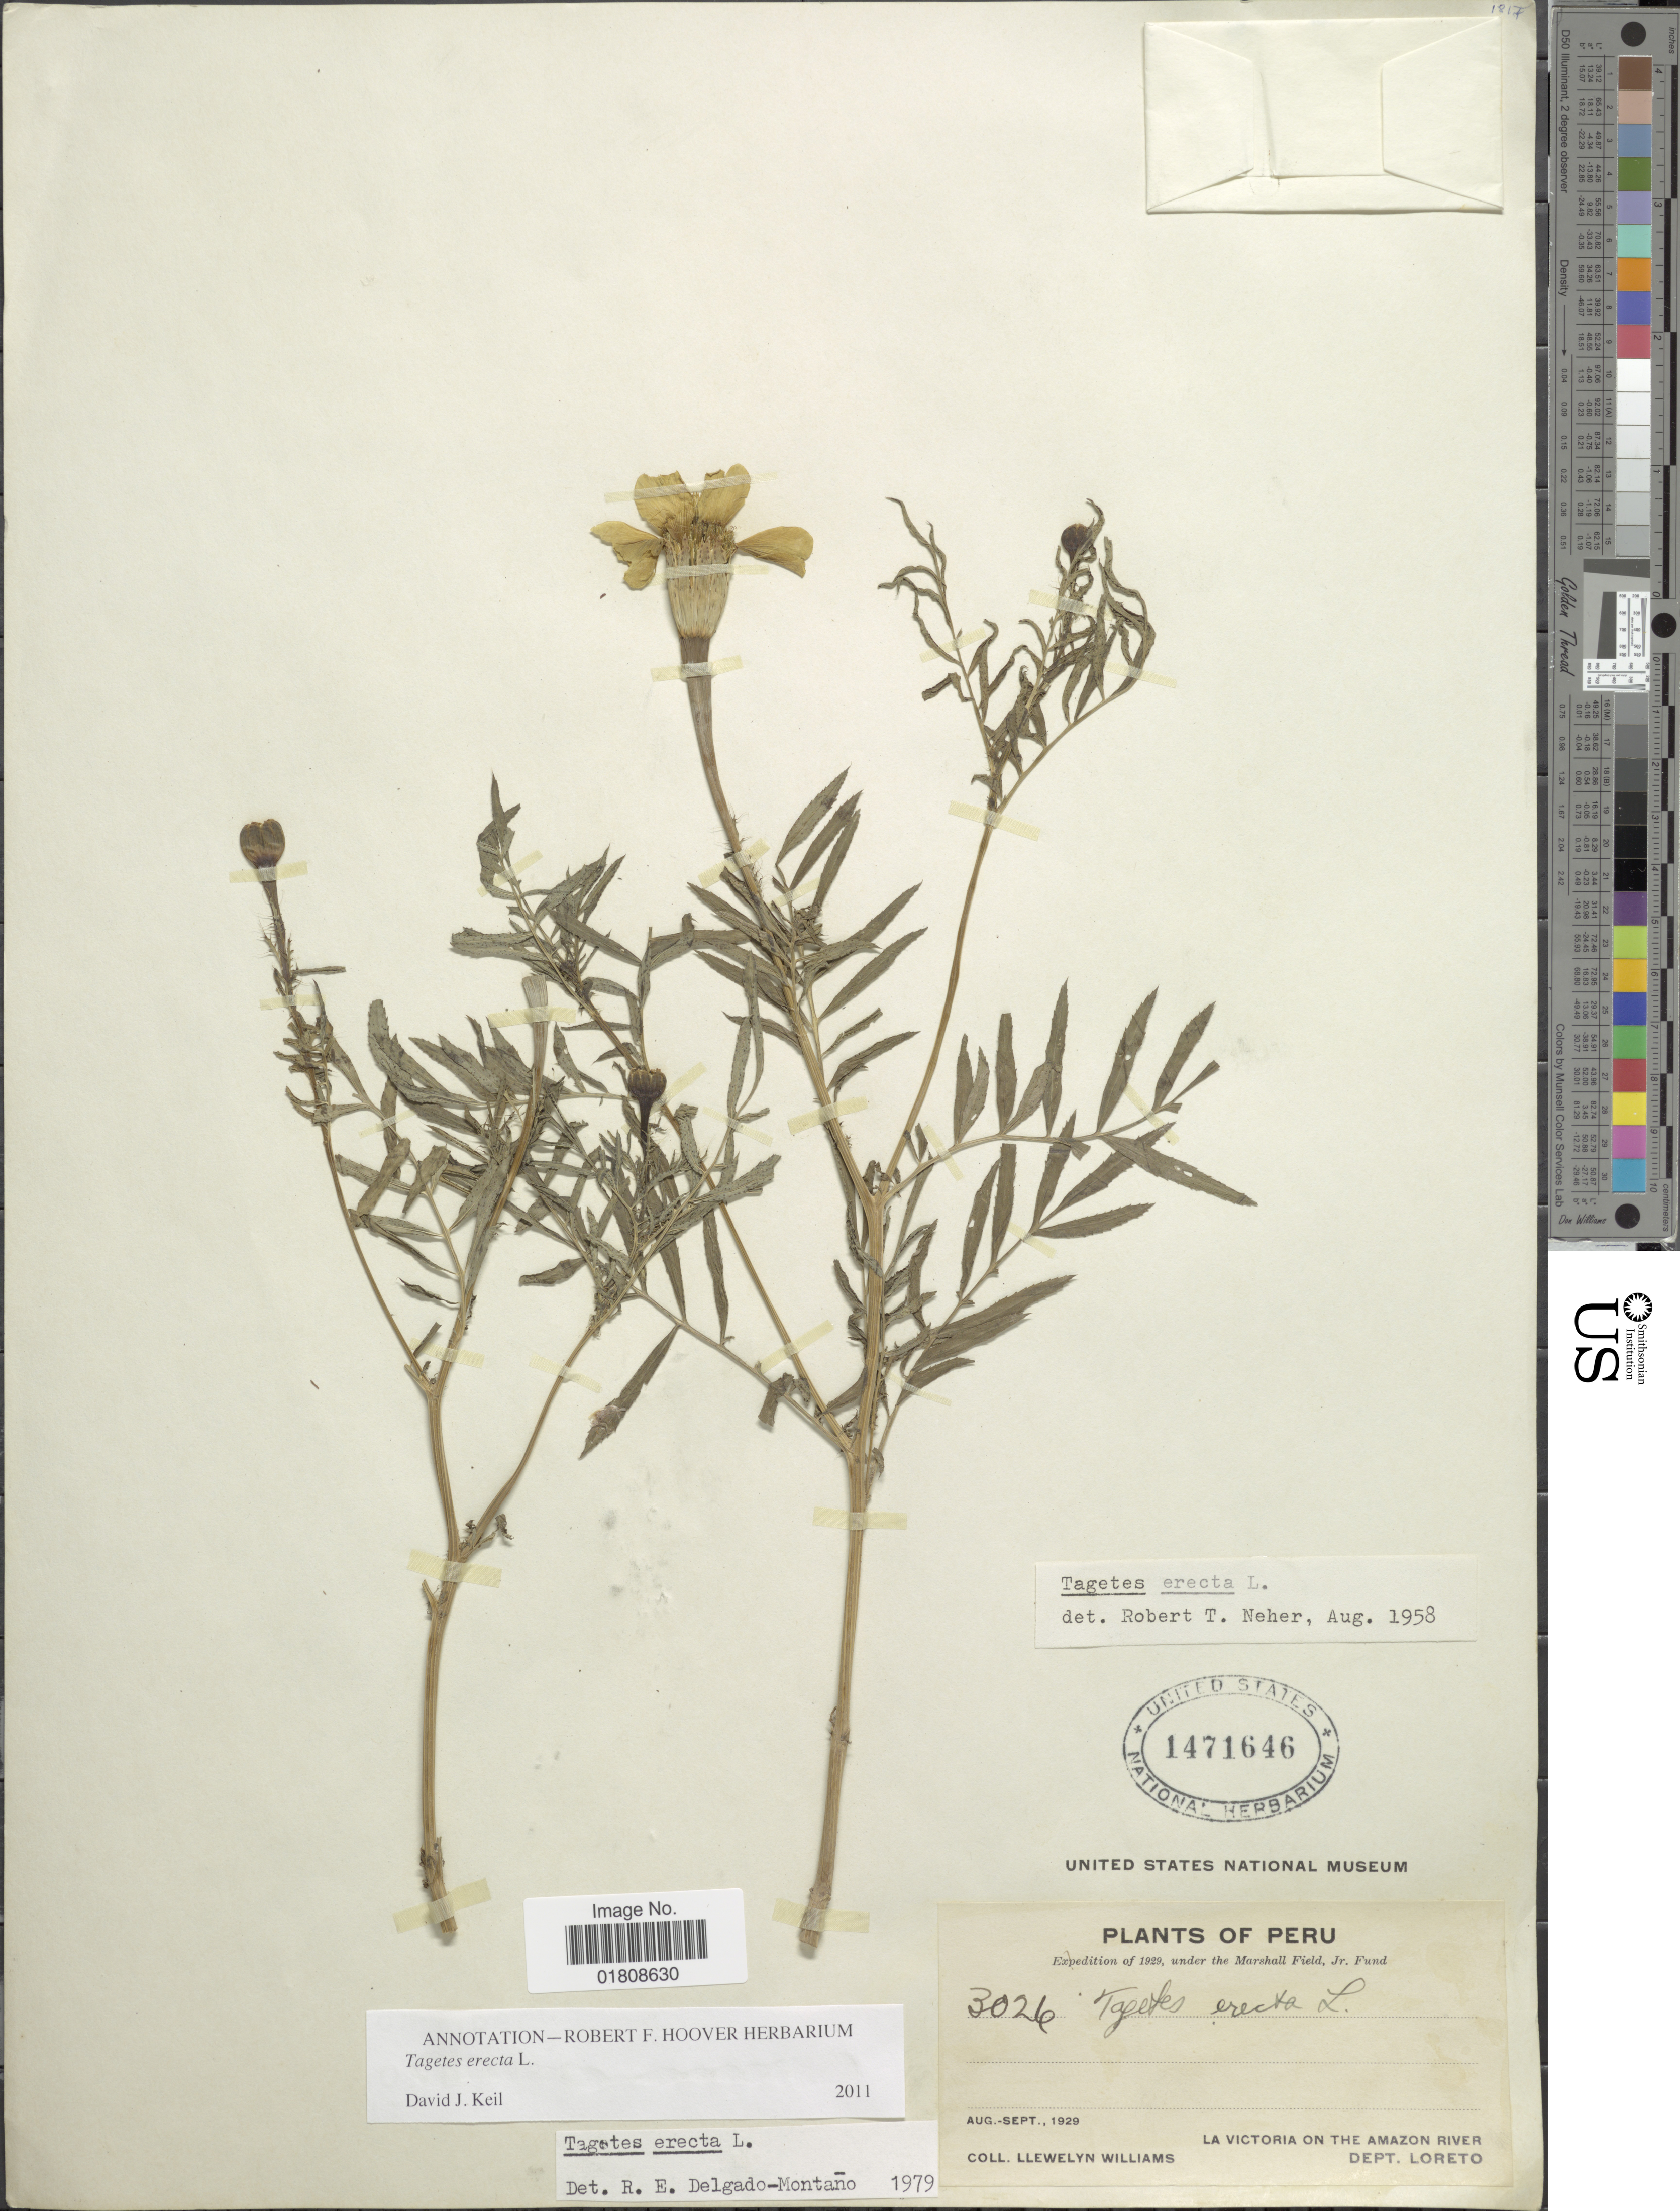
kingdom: Plantae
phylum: Tracheophyta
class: Magnoliopsida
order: Asterales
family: Asteraceae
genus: Tagetes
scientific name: Tagetes erecta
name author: L.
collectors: Ll. Williams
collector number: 3026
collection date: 1929-08/1929-09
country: Peru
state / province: Loreto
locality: La Victoria on the Amazon River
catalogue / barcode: US 1471646